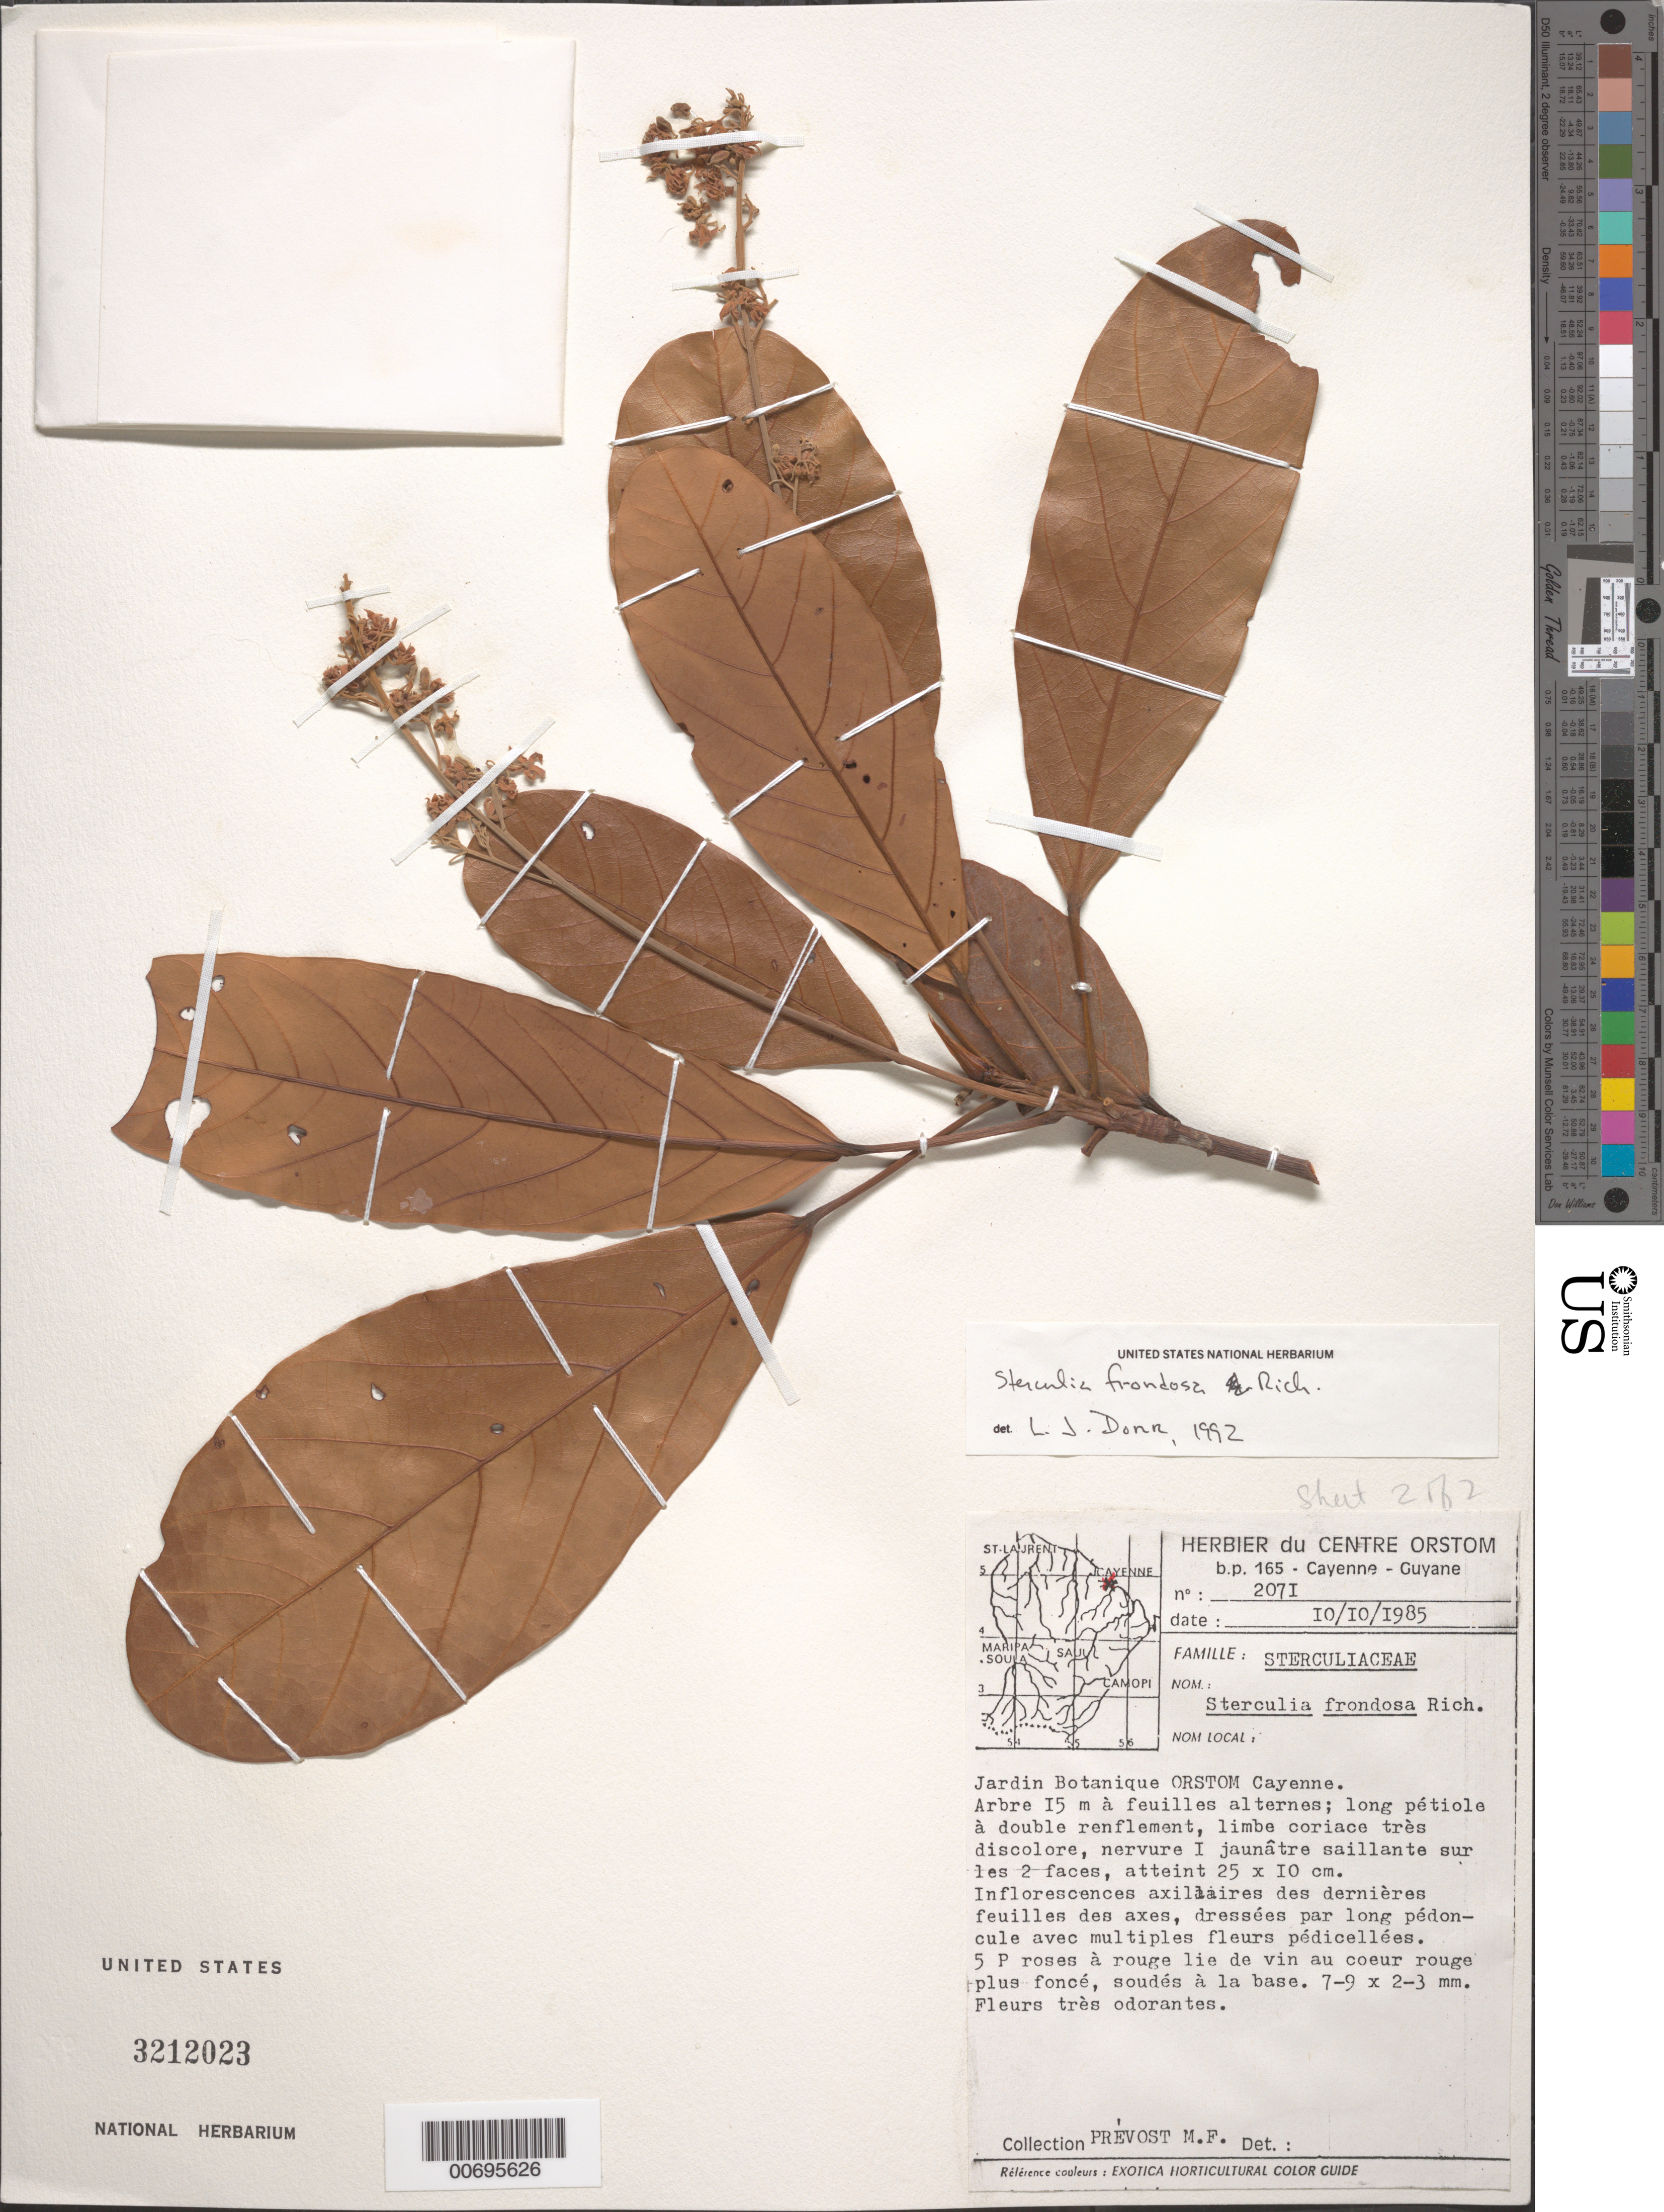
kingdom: Plantae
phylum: Tracheophyta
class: Magnoliopsida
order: Malvales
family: Malvaceae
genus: Sterculia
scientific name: Sterculia frondosa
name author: Rich.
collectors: M. Prévost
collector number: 2071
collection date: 1985-10-10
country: French Guiana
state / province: Cayenne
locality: Jardin Botanique ORSTOM Cayenne.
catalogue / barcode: US 3212023